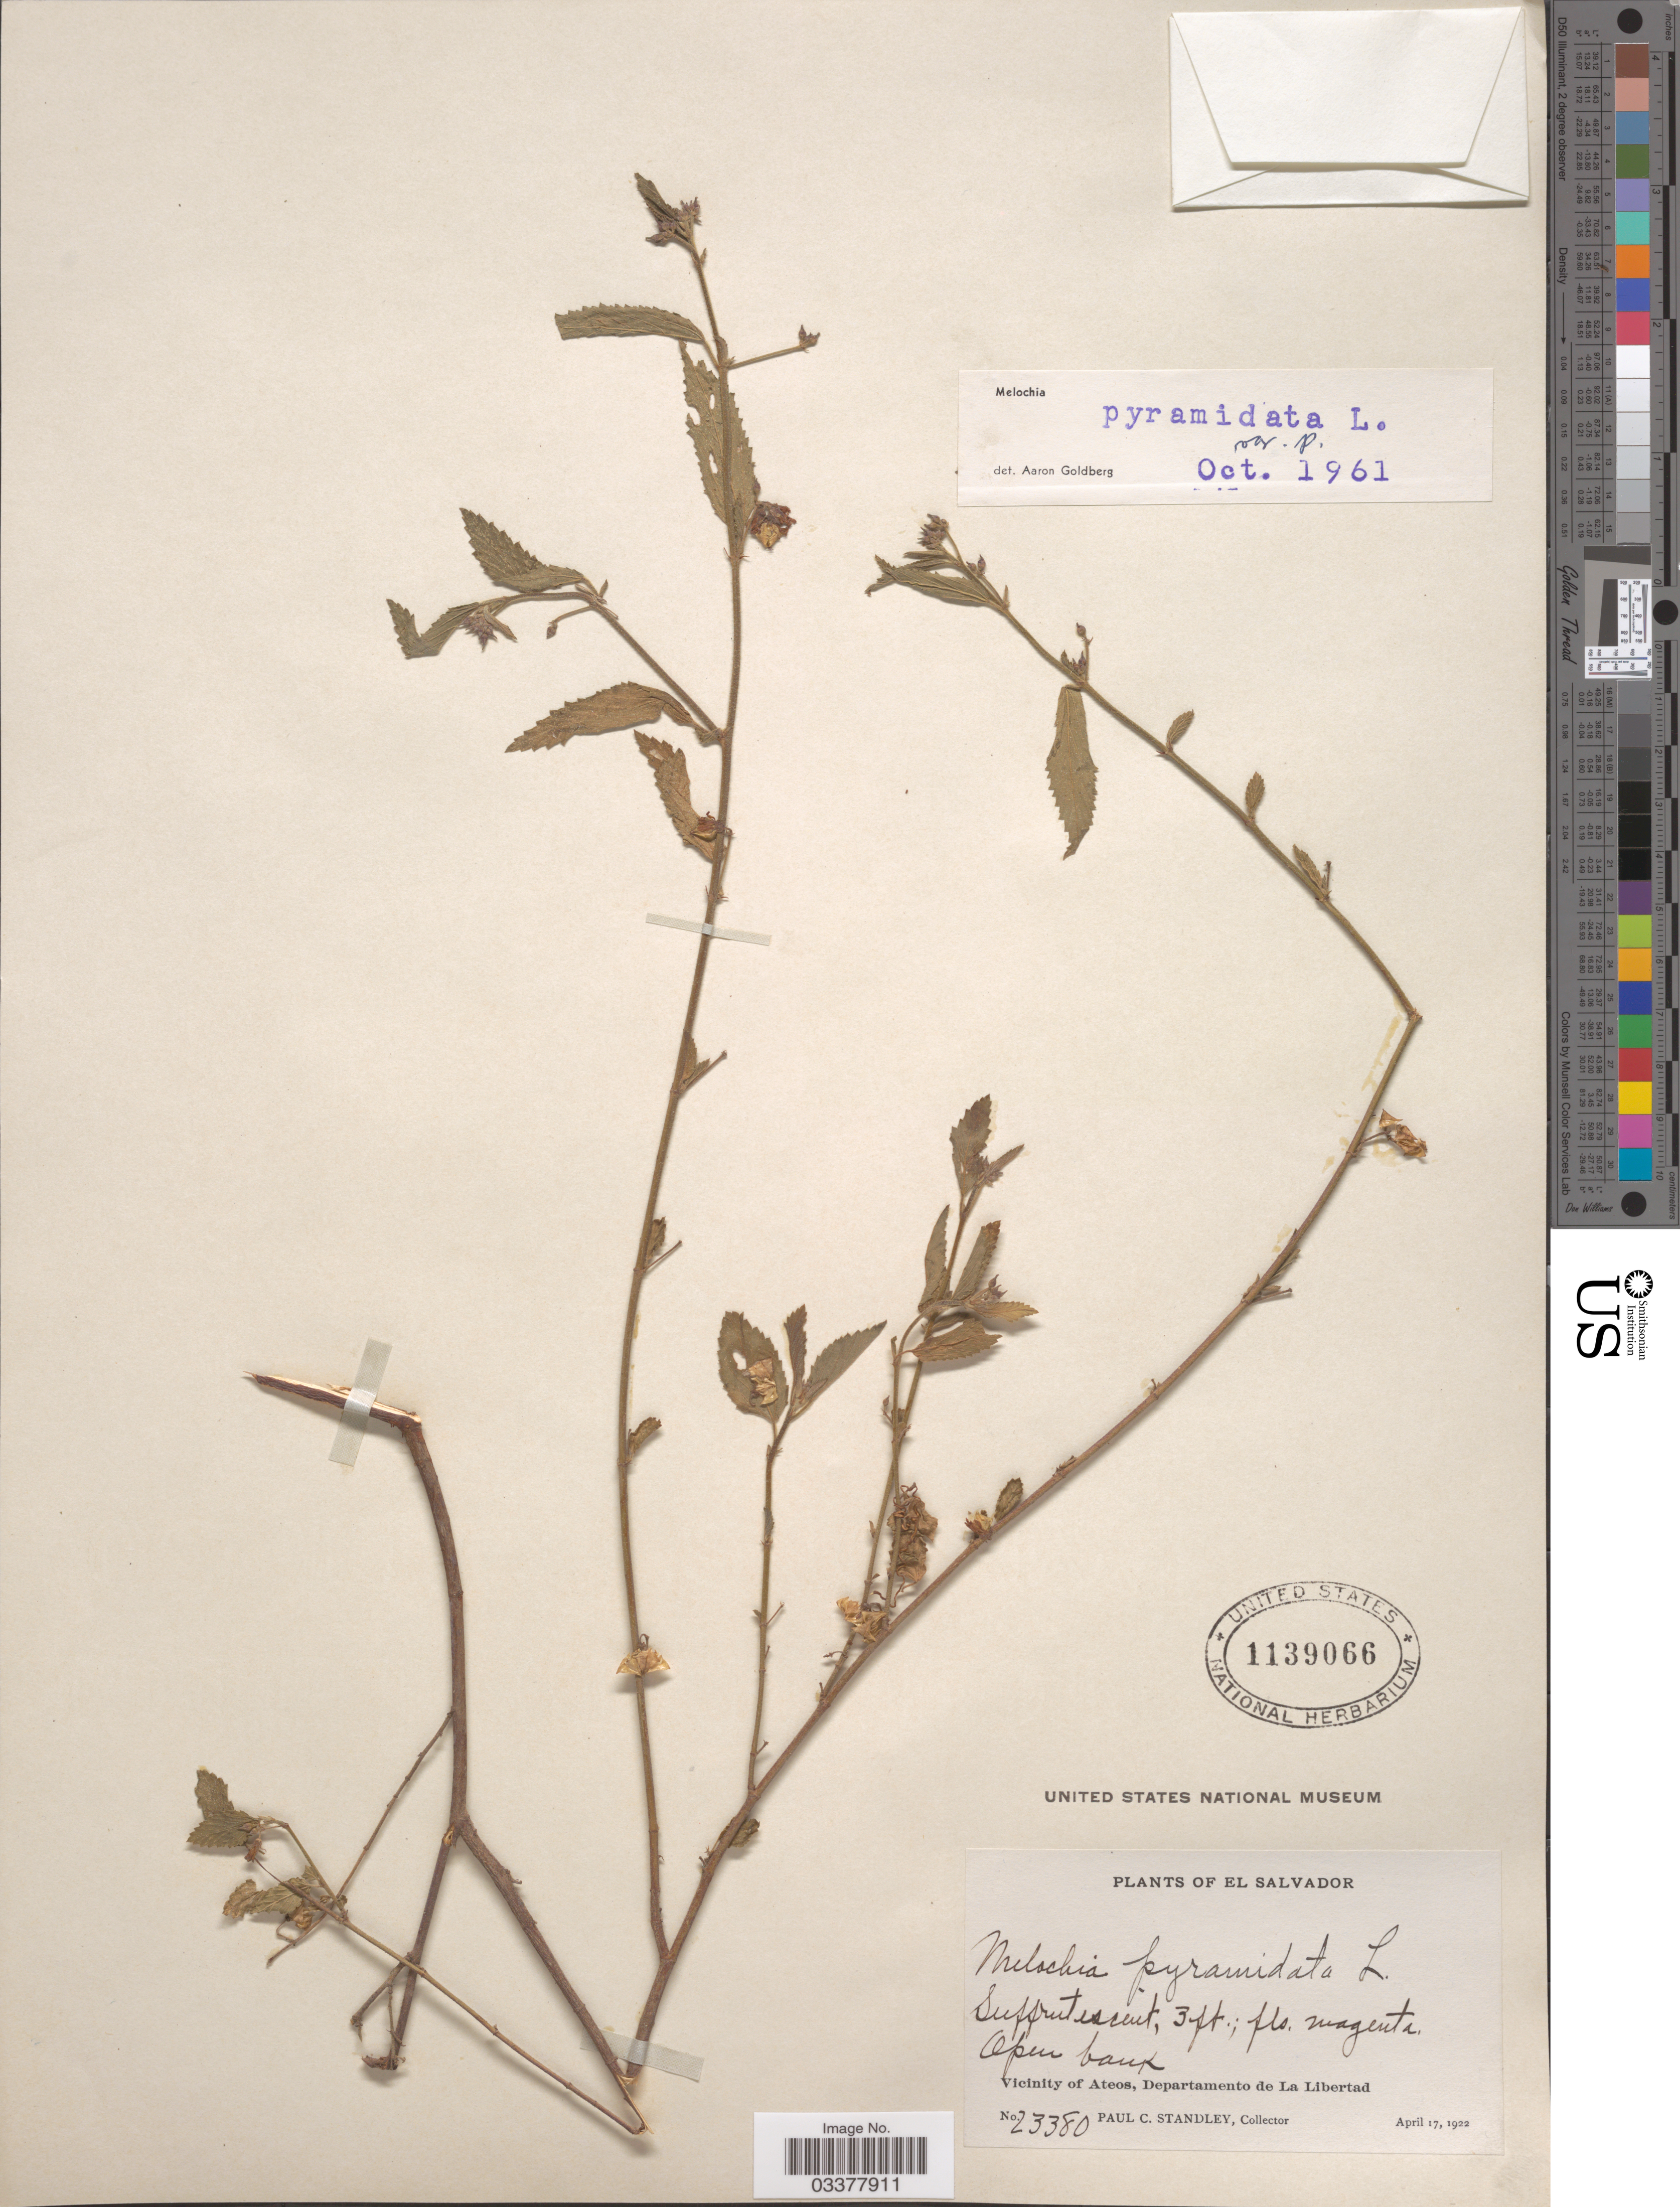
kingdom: Plantae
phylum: Tracheophyta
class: Magnoliopsida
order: Malvales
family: Malvaceae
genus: Melochia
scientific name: Melochia pyramidata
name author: L.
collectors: P. C. Standley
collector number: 23380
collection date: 1922-04-17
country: El Salvador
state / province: La Libertad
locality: Vicinity of Ateos, Departamento de La Libertad.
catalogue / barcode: US 1139066